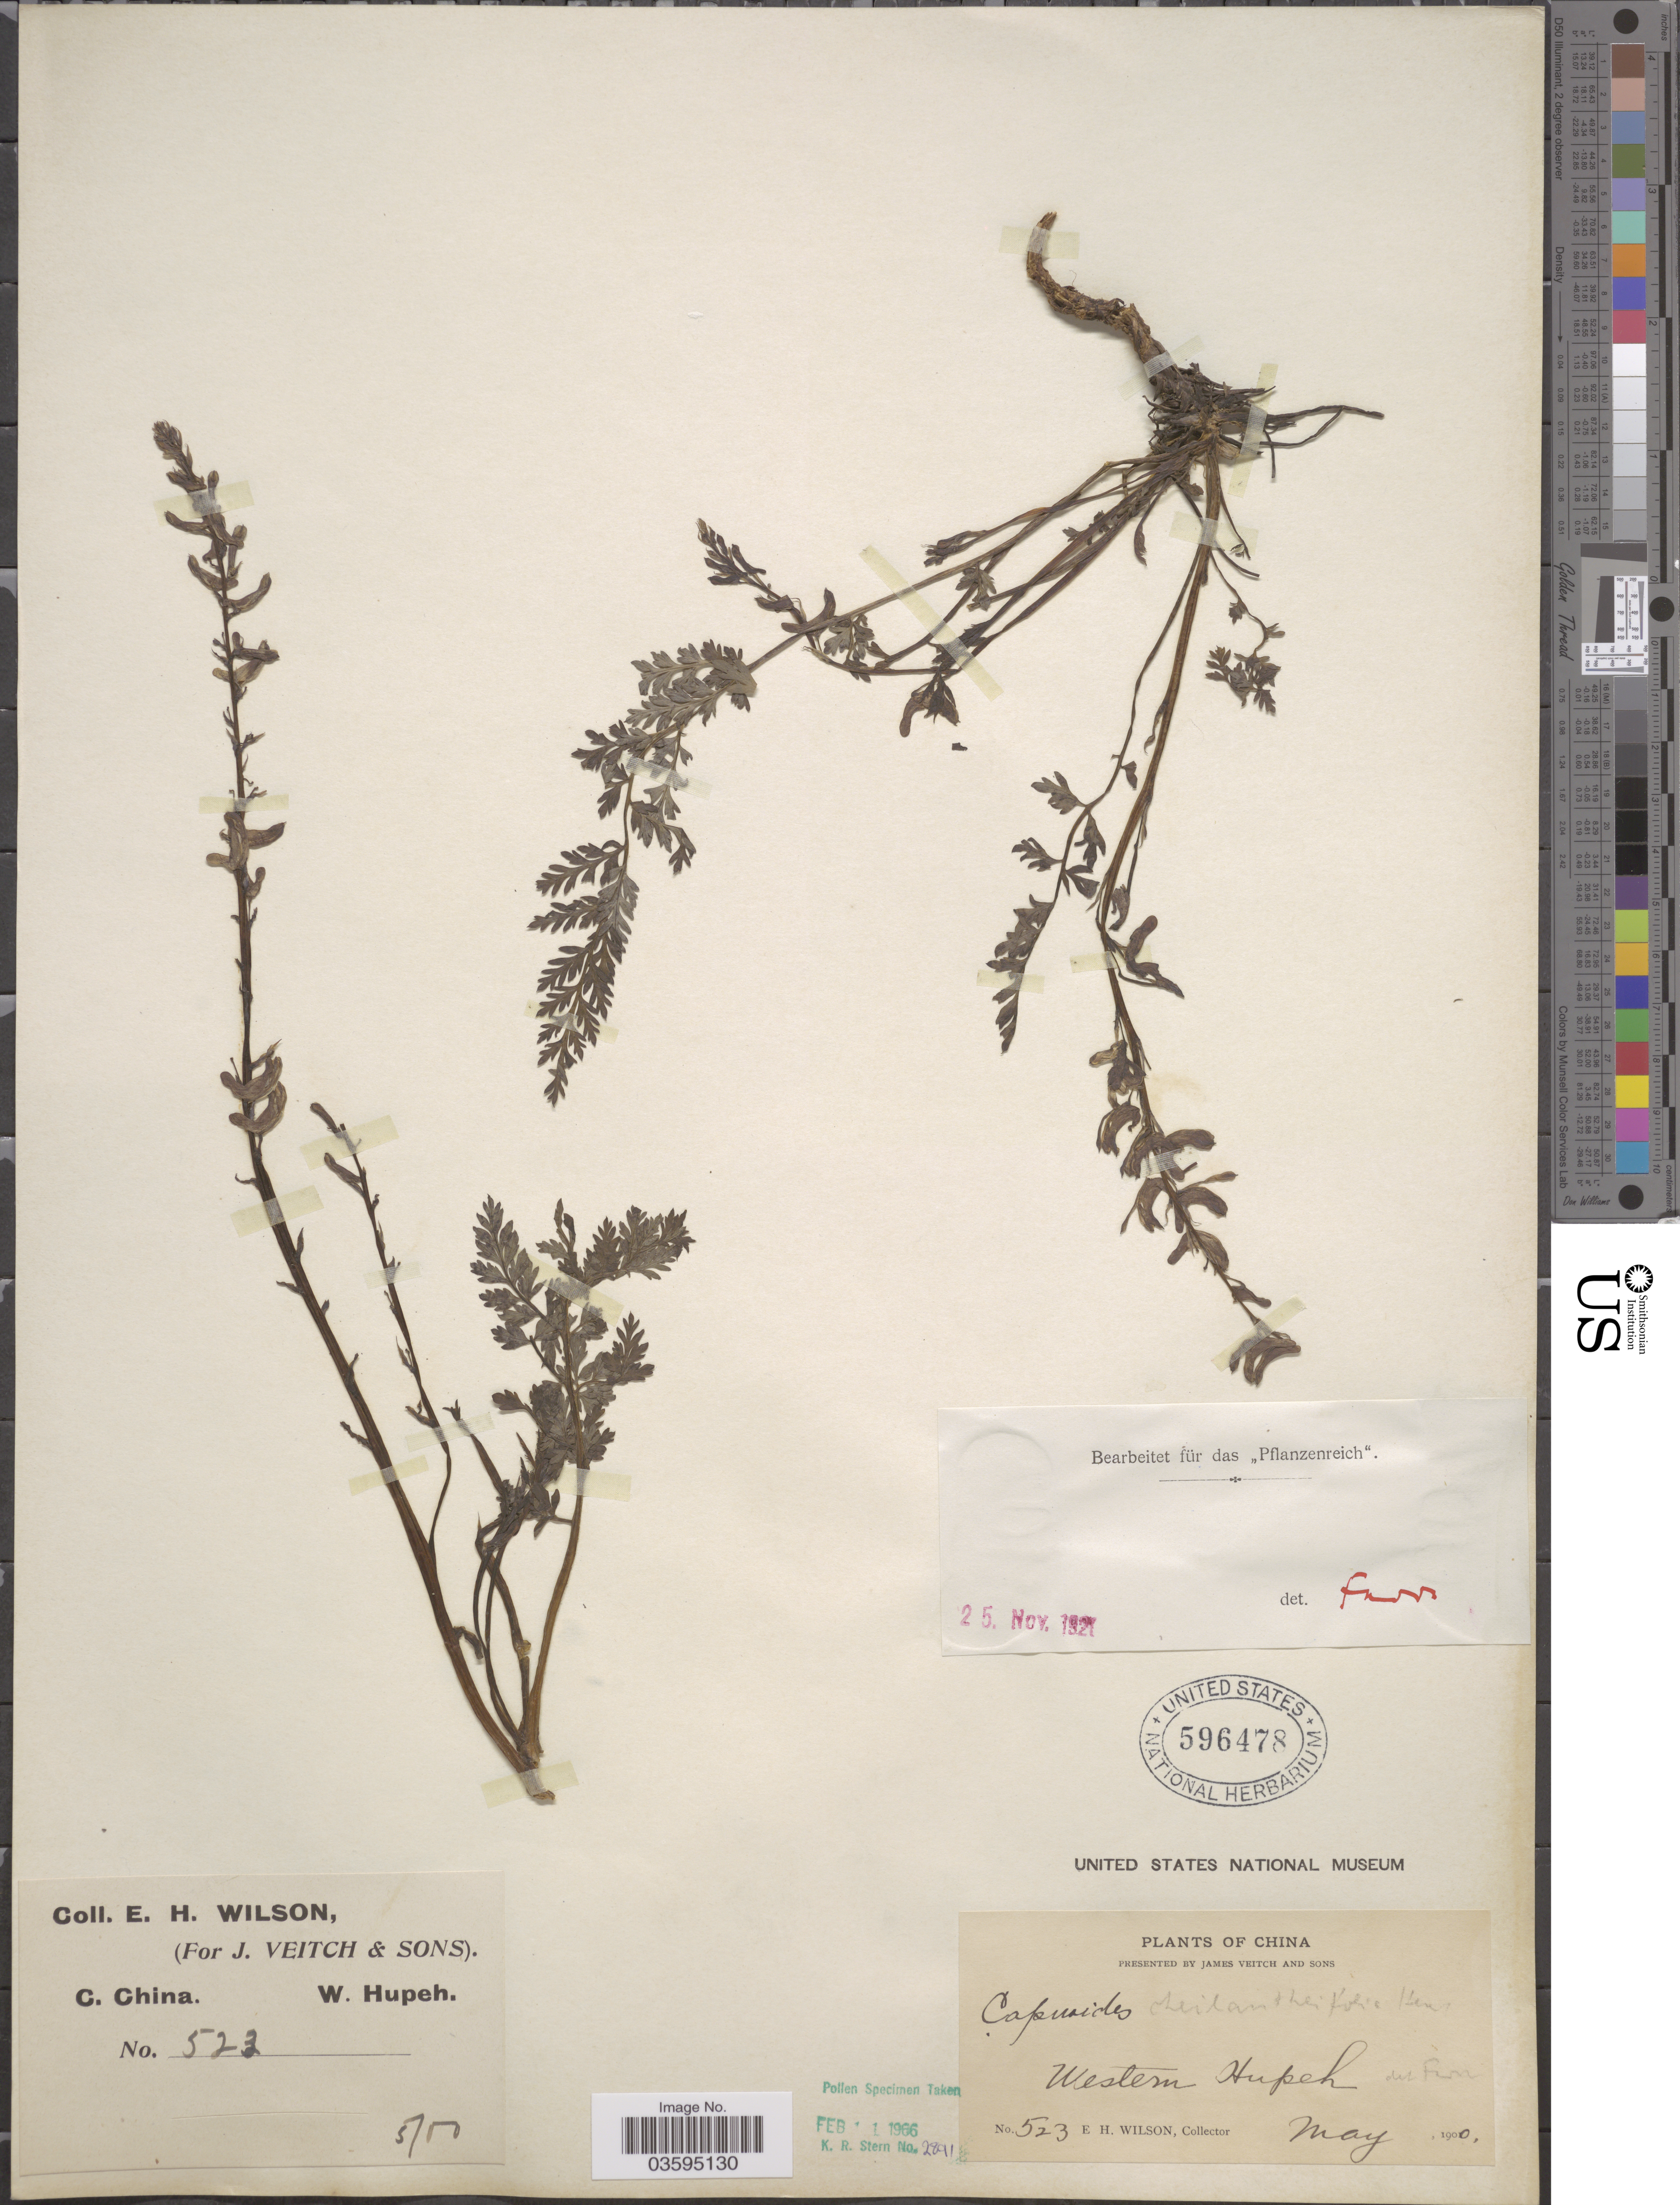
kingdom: Plantae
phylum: Tracheophyta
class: Magnoliopsida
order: Ranunculales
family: Papaveraceae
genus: Corydalis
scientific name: Corydalis cheilanthifolia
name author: Hemsl.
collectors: E. Wilson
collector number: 523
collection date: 1900-05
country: China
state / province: Hubei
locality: C. China. Western Hupeh.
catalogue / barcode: US 596478